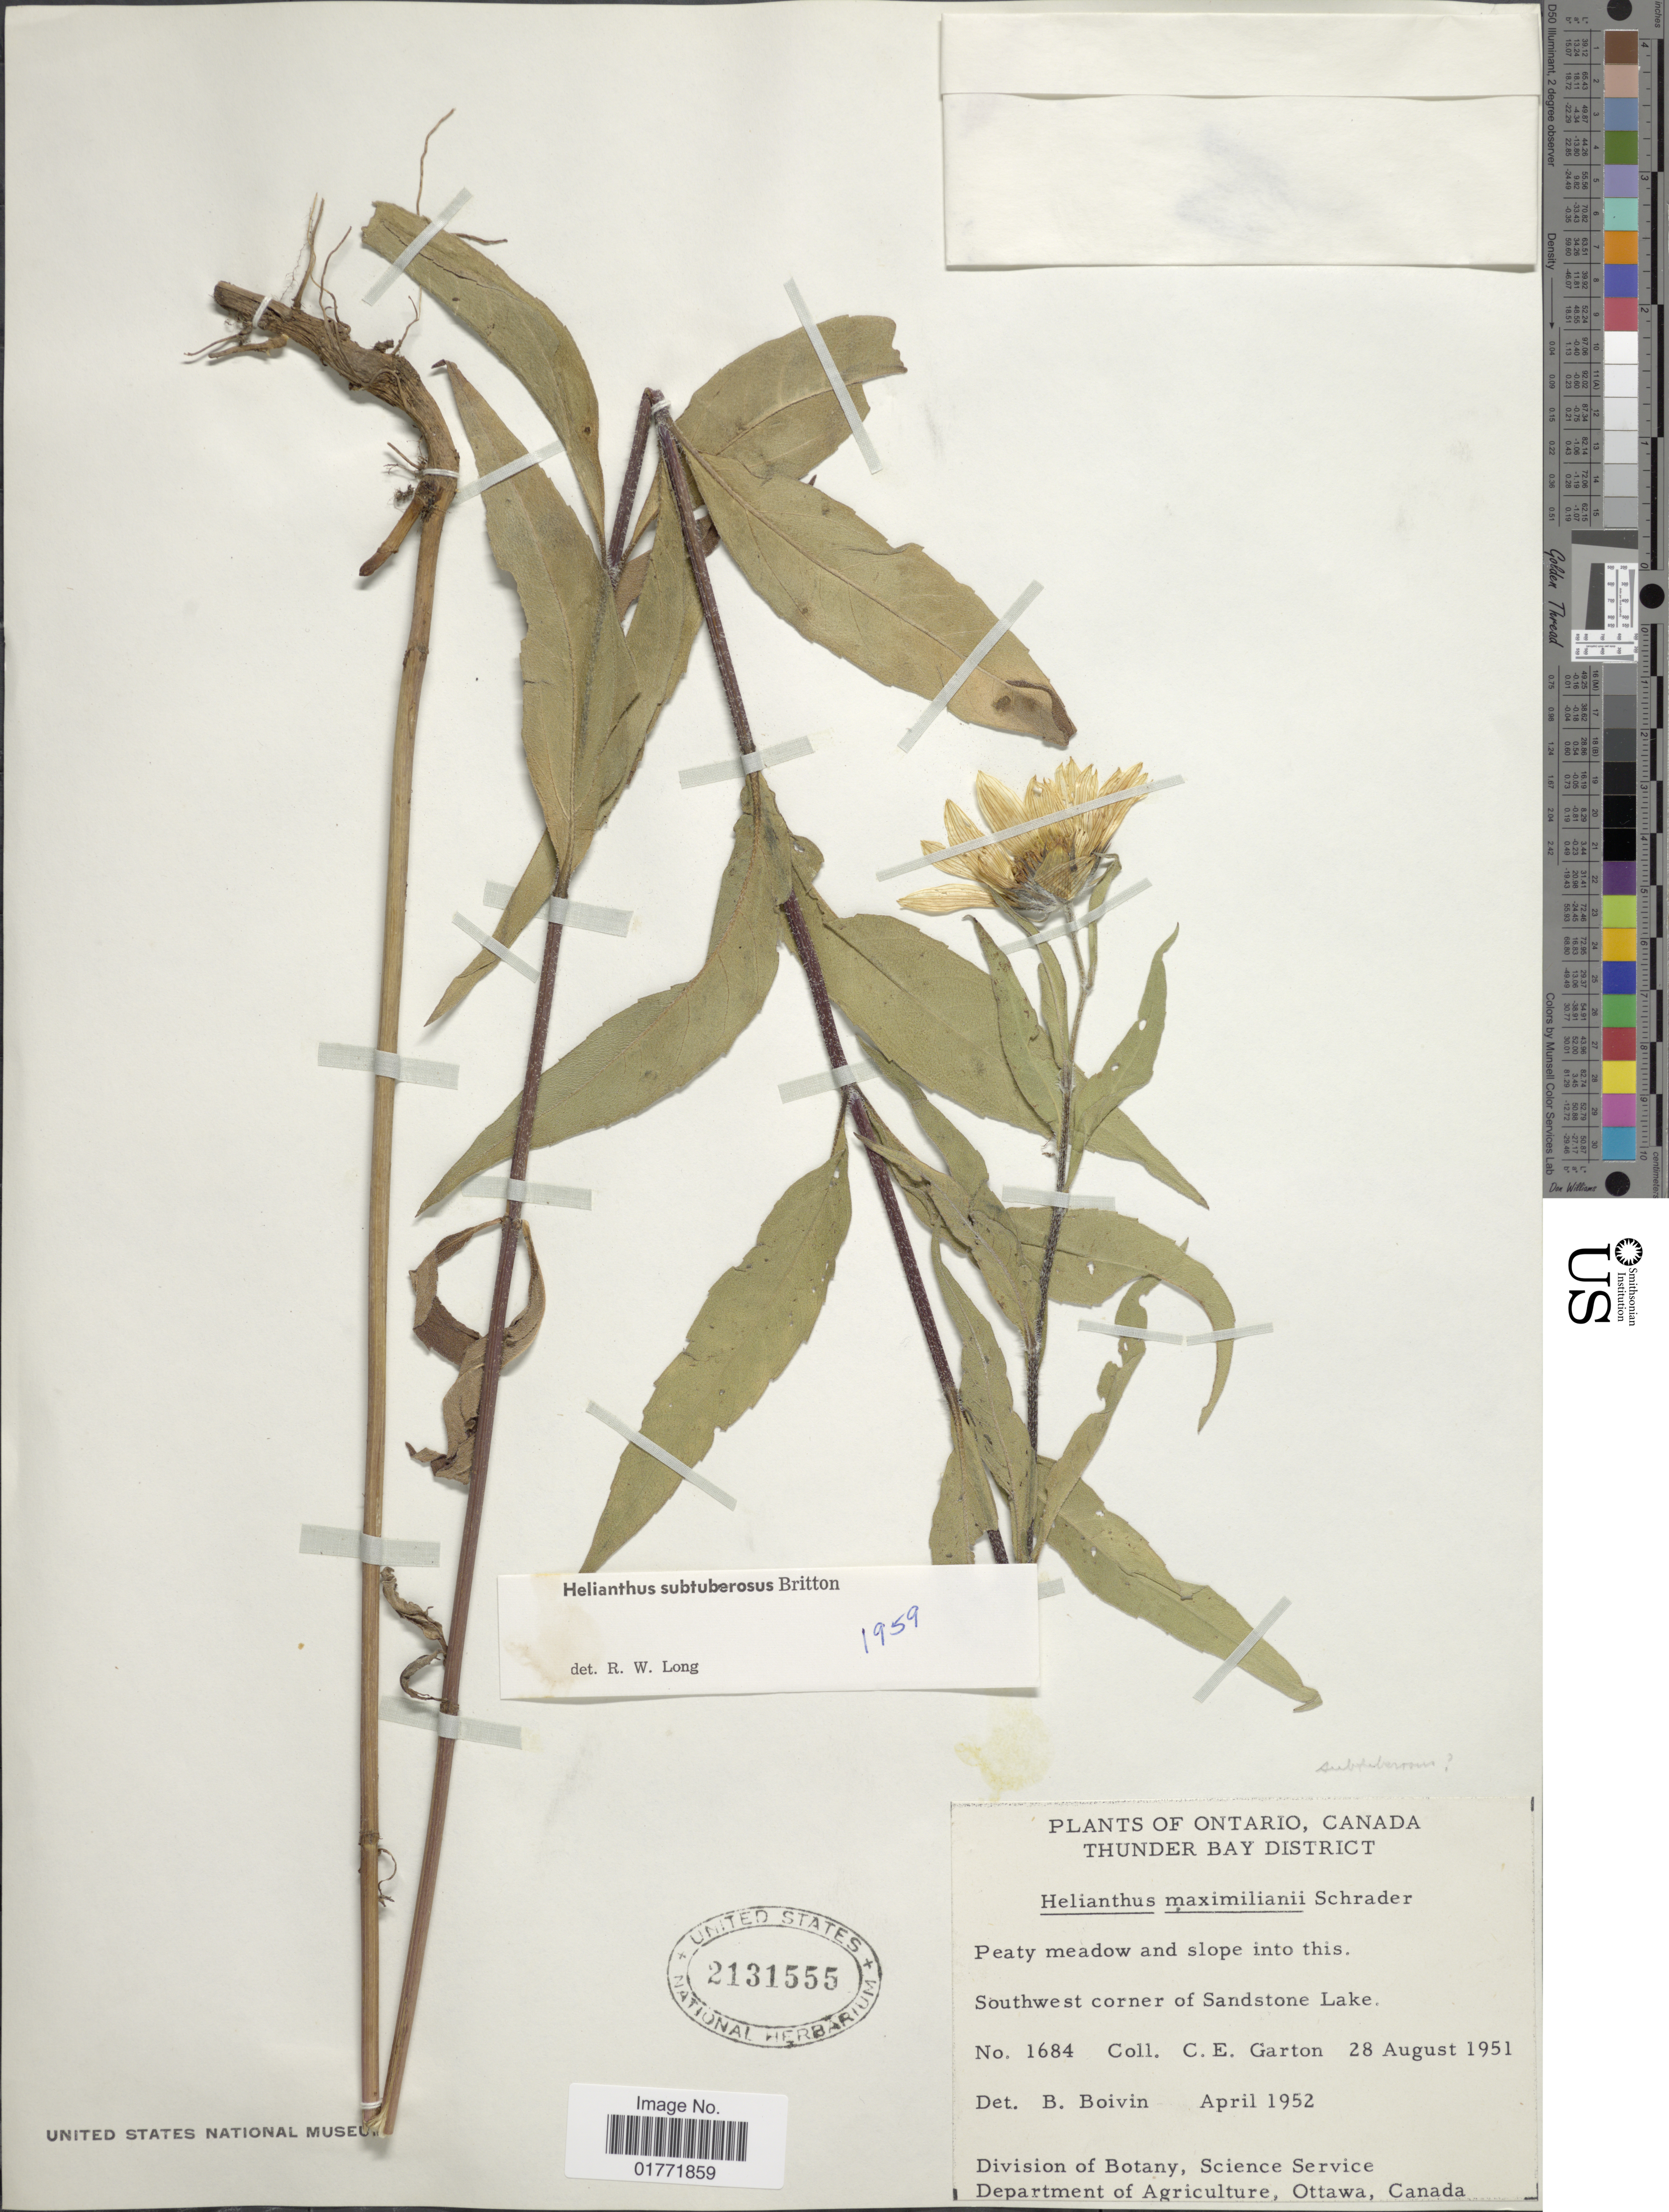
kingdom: Plantae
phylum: Tracheophyta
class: Magnoliopsida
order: Asterales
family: Asteraceae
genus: Helianthus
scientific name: Helianthus subtuberosus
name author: Bourg.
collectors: C. E. Garton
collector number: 1684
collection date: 1951-08-28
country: Canada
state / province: Ontario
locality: Ontario, Canada, Thunder Bay District. Southwest corner of Sandstone Lake.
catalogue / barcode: US 2131555